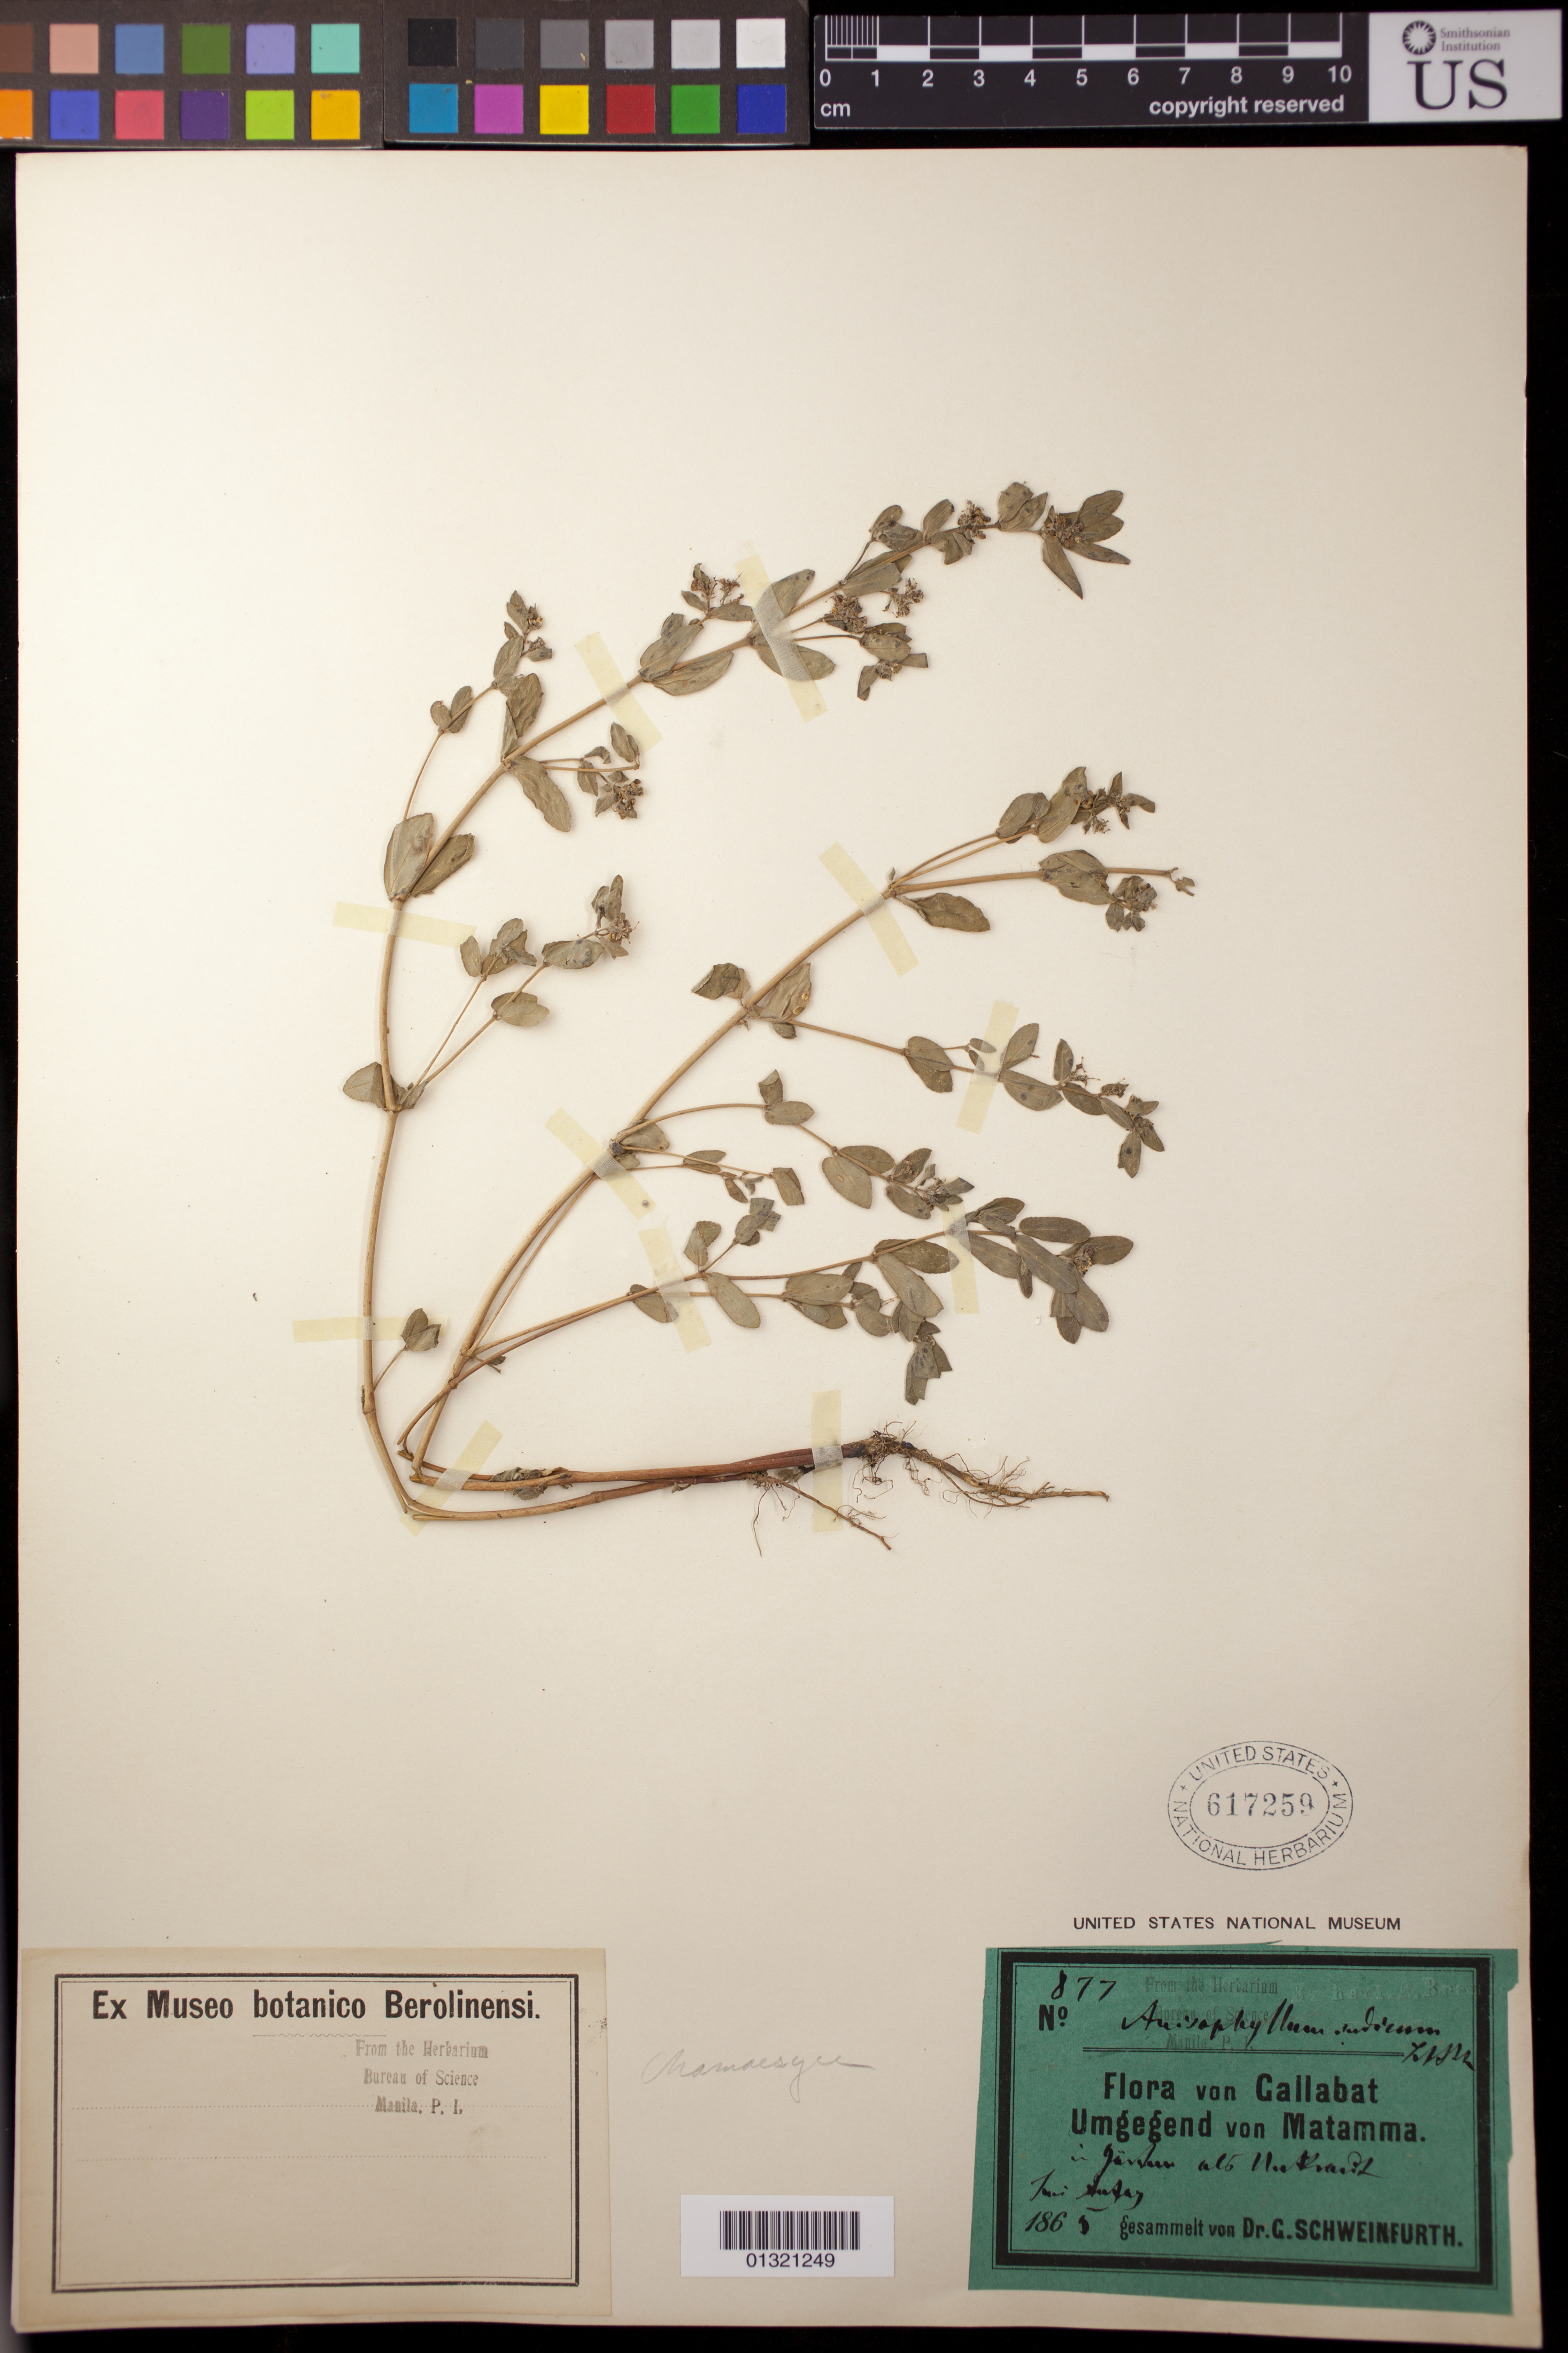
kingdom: Plantae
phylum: Tracheophyta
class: Magnoliopsida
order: Malpighiales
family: Euphorbiaceae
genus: Euphorbia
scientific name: Euphorbia sp.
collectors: G. A. Schweinfurth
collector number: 877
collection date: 1865-06/1865-08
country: Sudan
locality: Gallabat Umgegend von Matamma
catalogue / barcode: US 617259